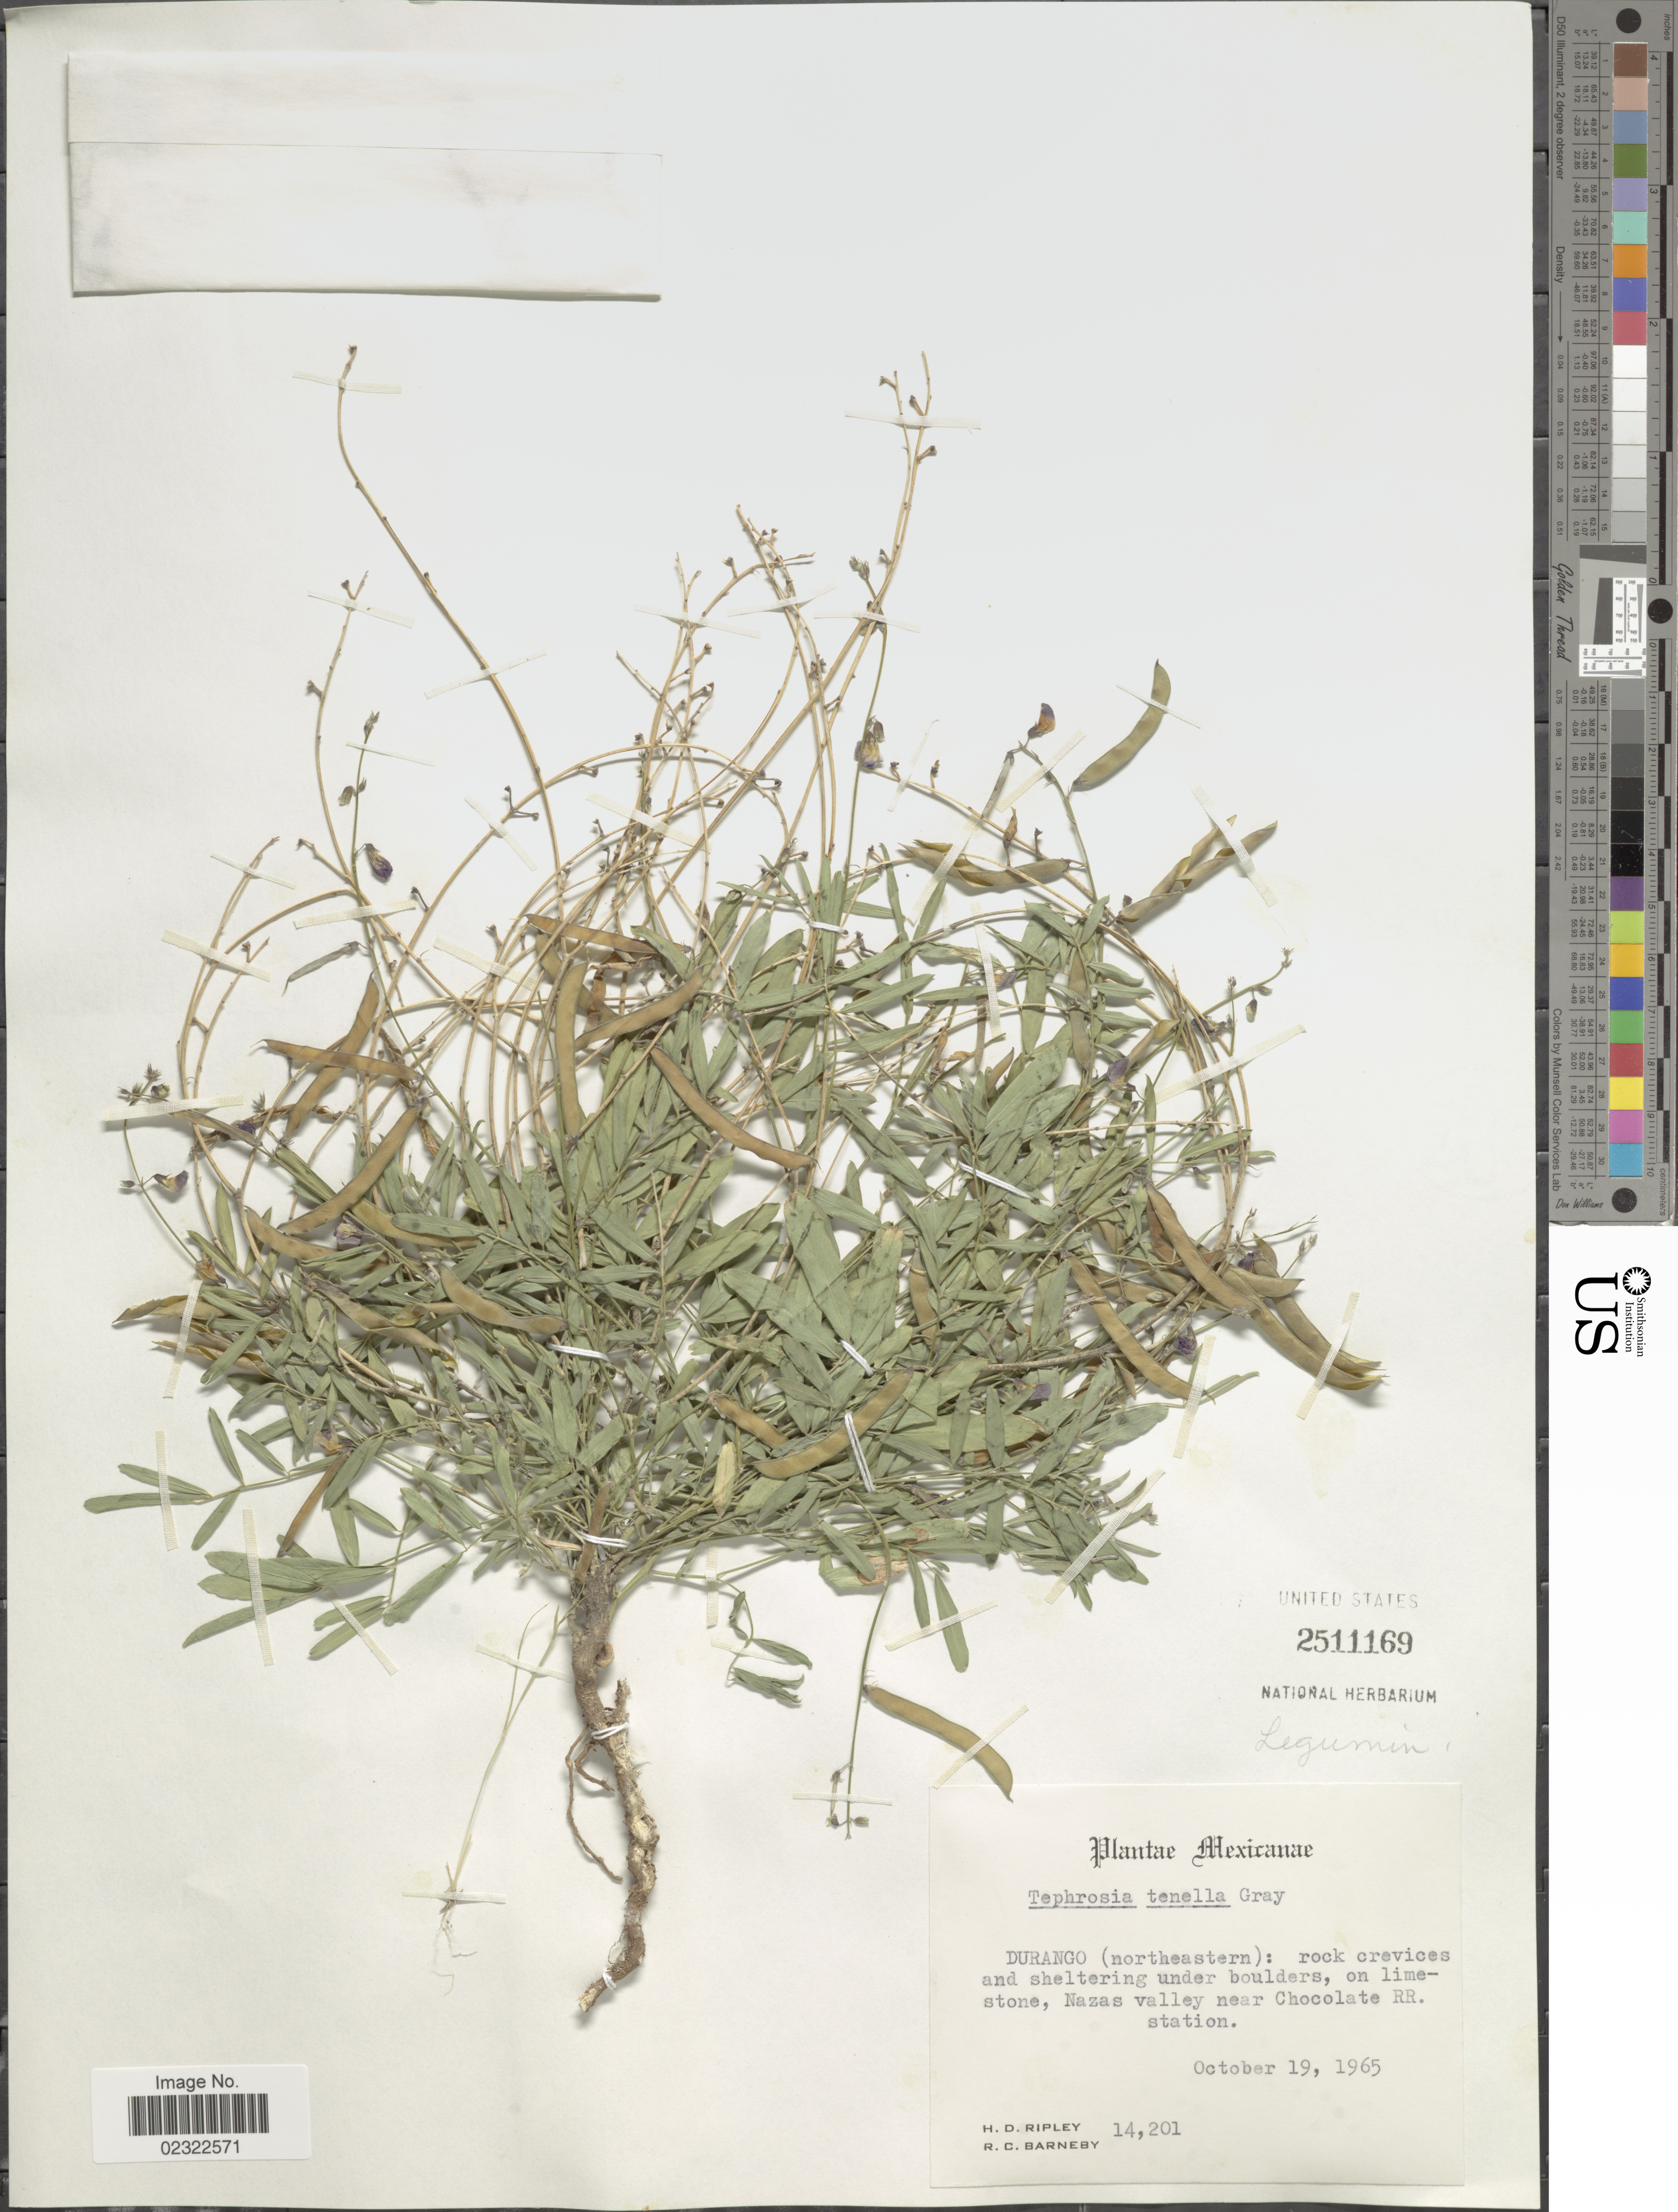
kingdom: Plantae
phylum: Tracheophyta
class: Magnoliopsida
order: Fabales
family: Fabaceae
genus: Tephrosia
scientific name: Tephrosia tenella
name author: A. Gray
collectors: H. Ripley & R. C. Barneby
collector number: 14201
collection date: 1965-10-19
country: Mexico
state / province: Durango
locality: Durango (northeastern): rock crevices and sheltering under boulders, on limestone, Nazas valley near Chocolate RR station.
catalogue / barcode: US 2511169